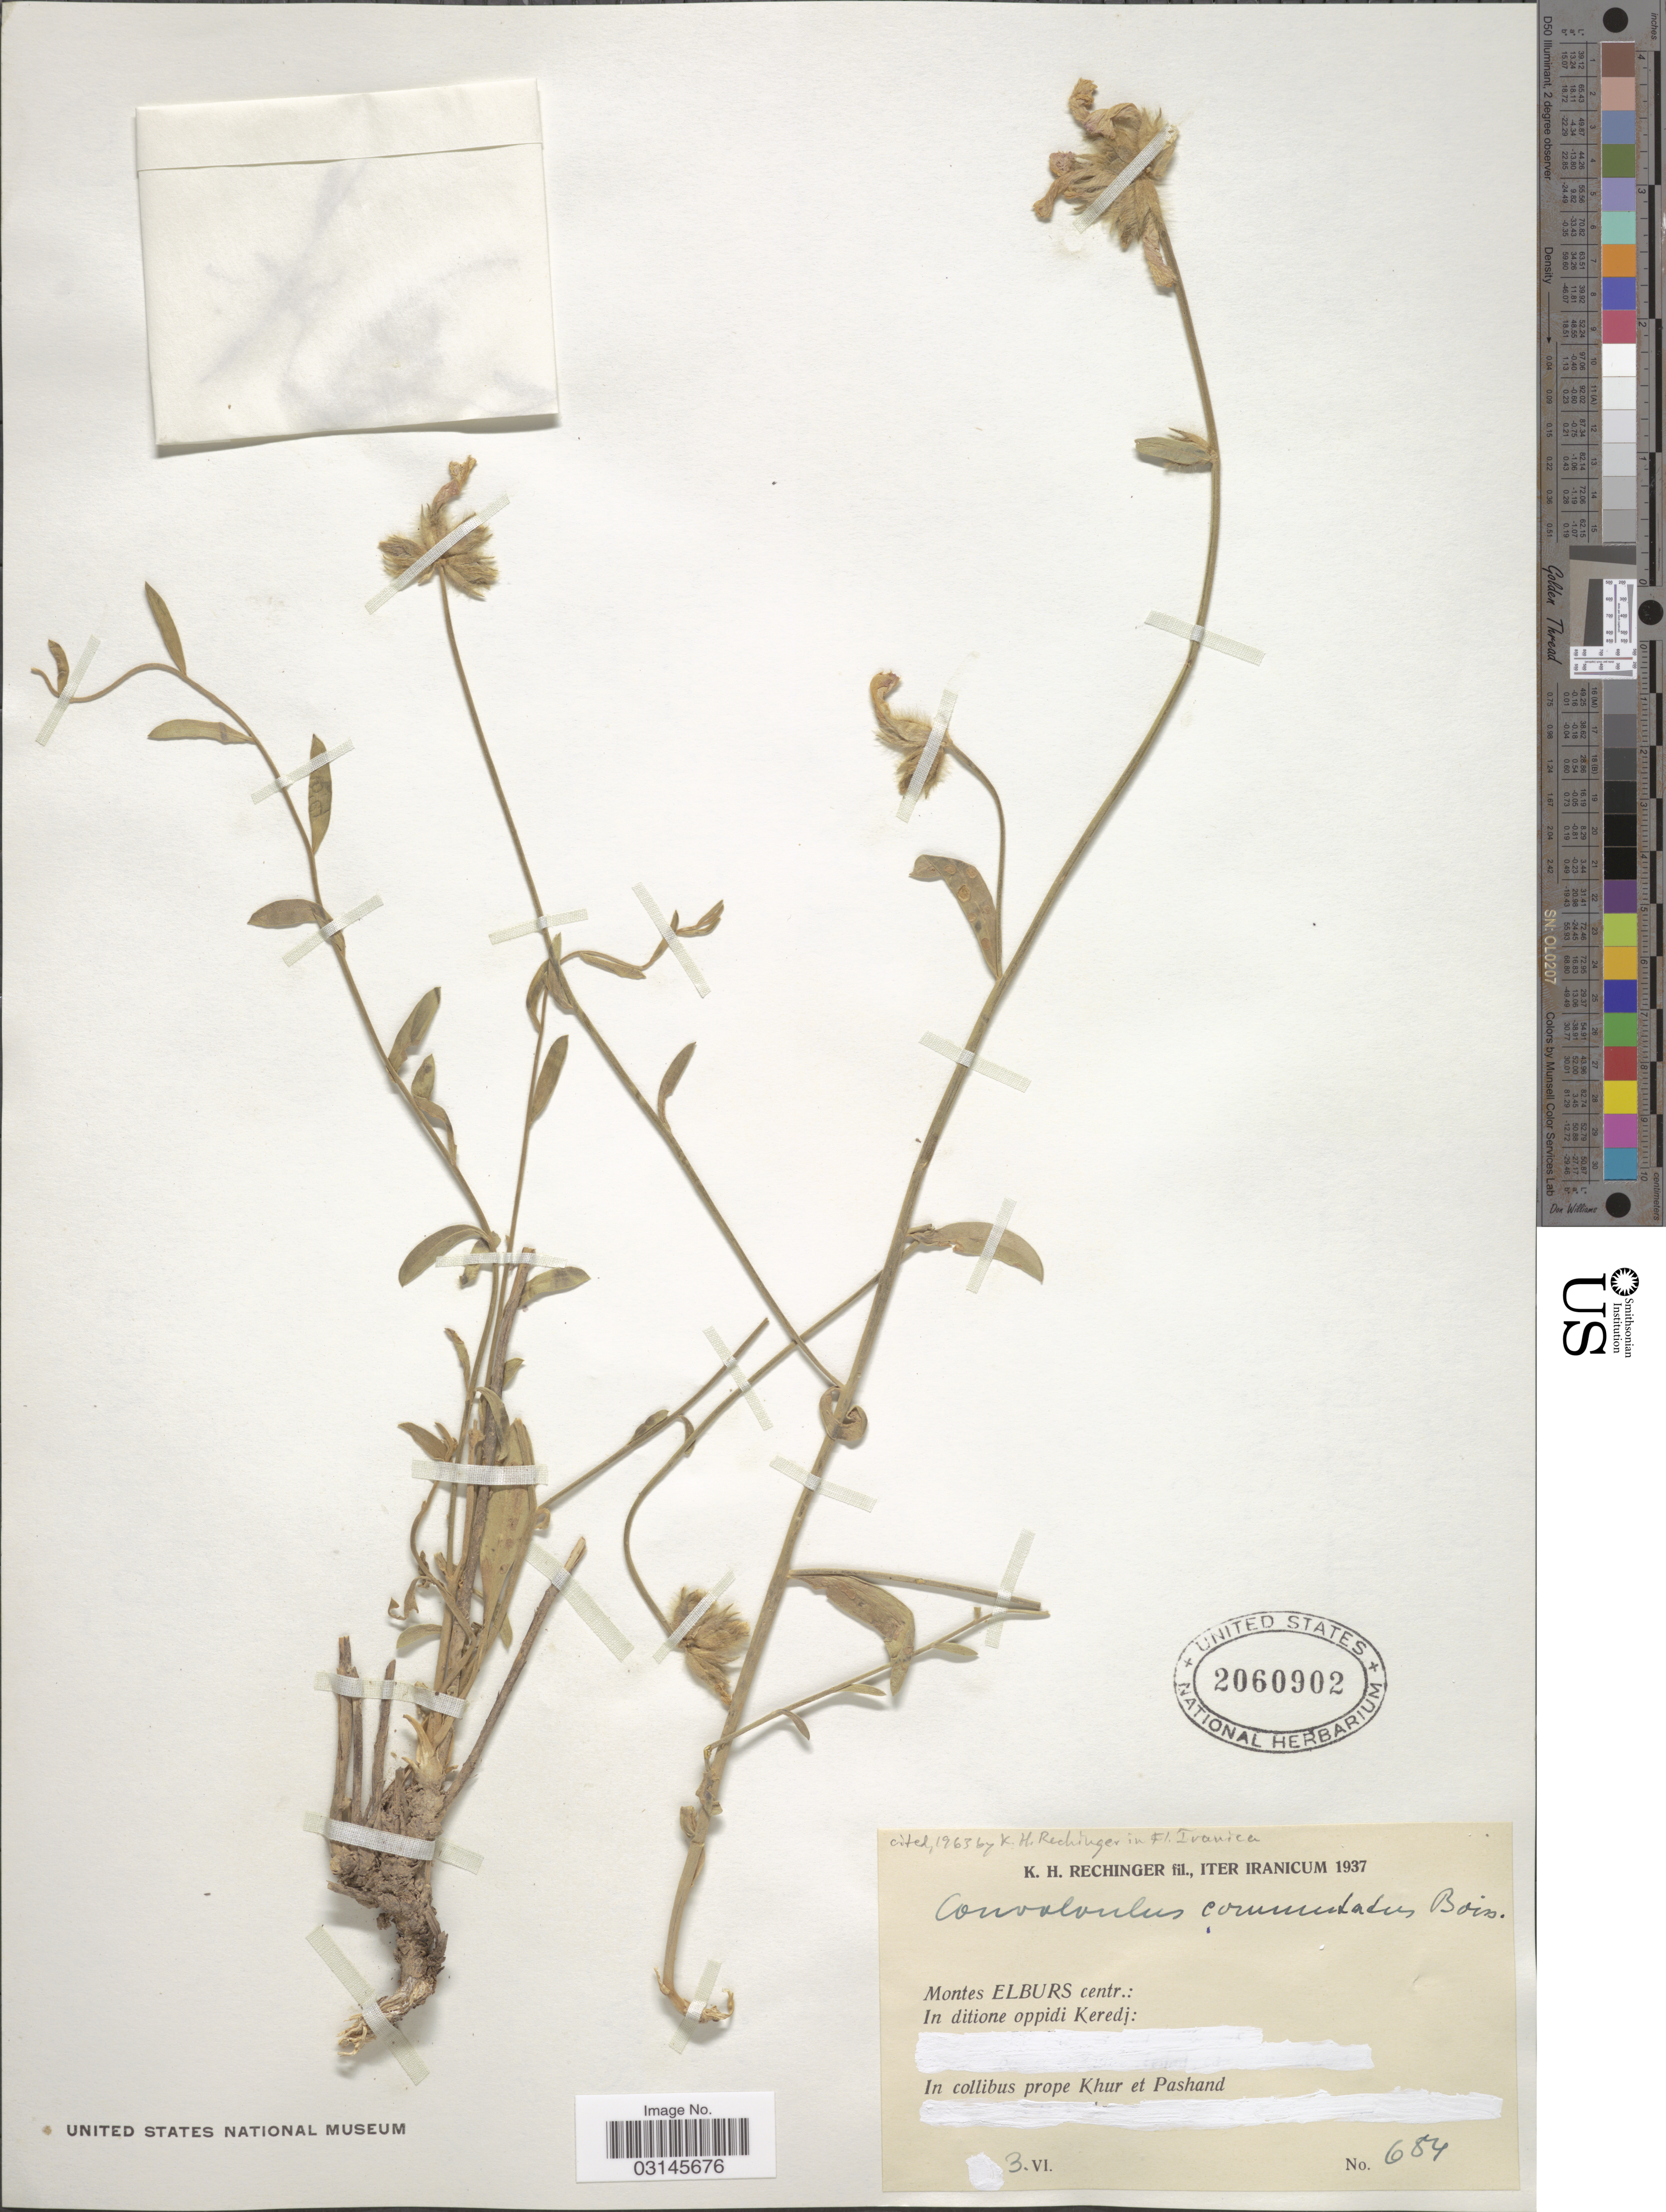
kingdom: Plantae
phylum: Tracheophyta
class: Magnoliopsida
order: Solanales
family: Convolvulaceae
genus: Convolvulus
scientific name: Convolvulus commutatus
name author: Boiss.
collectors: K. H. Rechinger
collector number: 684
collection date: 1937-06-03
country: Iran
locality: Montes Elburs centr.: In ditione oppidi Keredj: In collibus prope Khur et Pashand.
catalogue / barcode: US 2060902